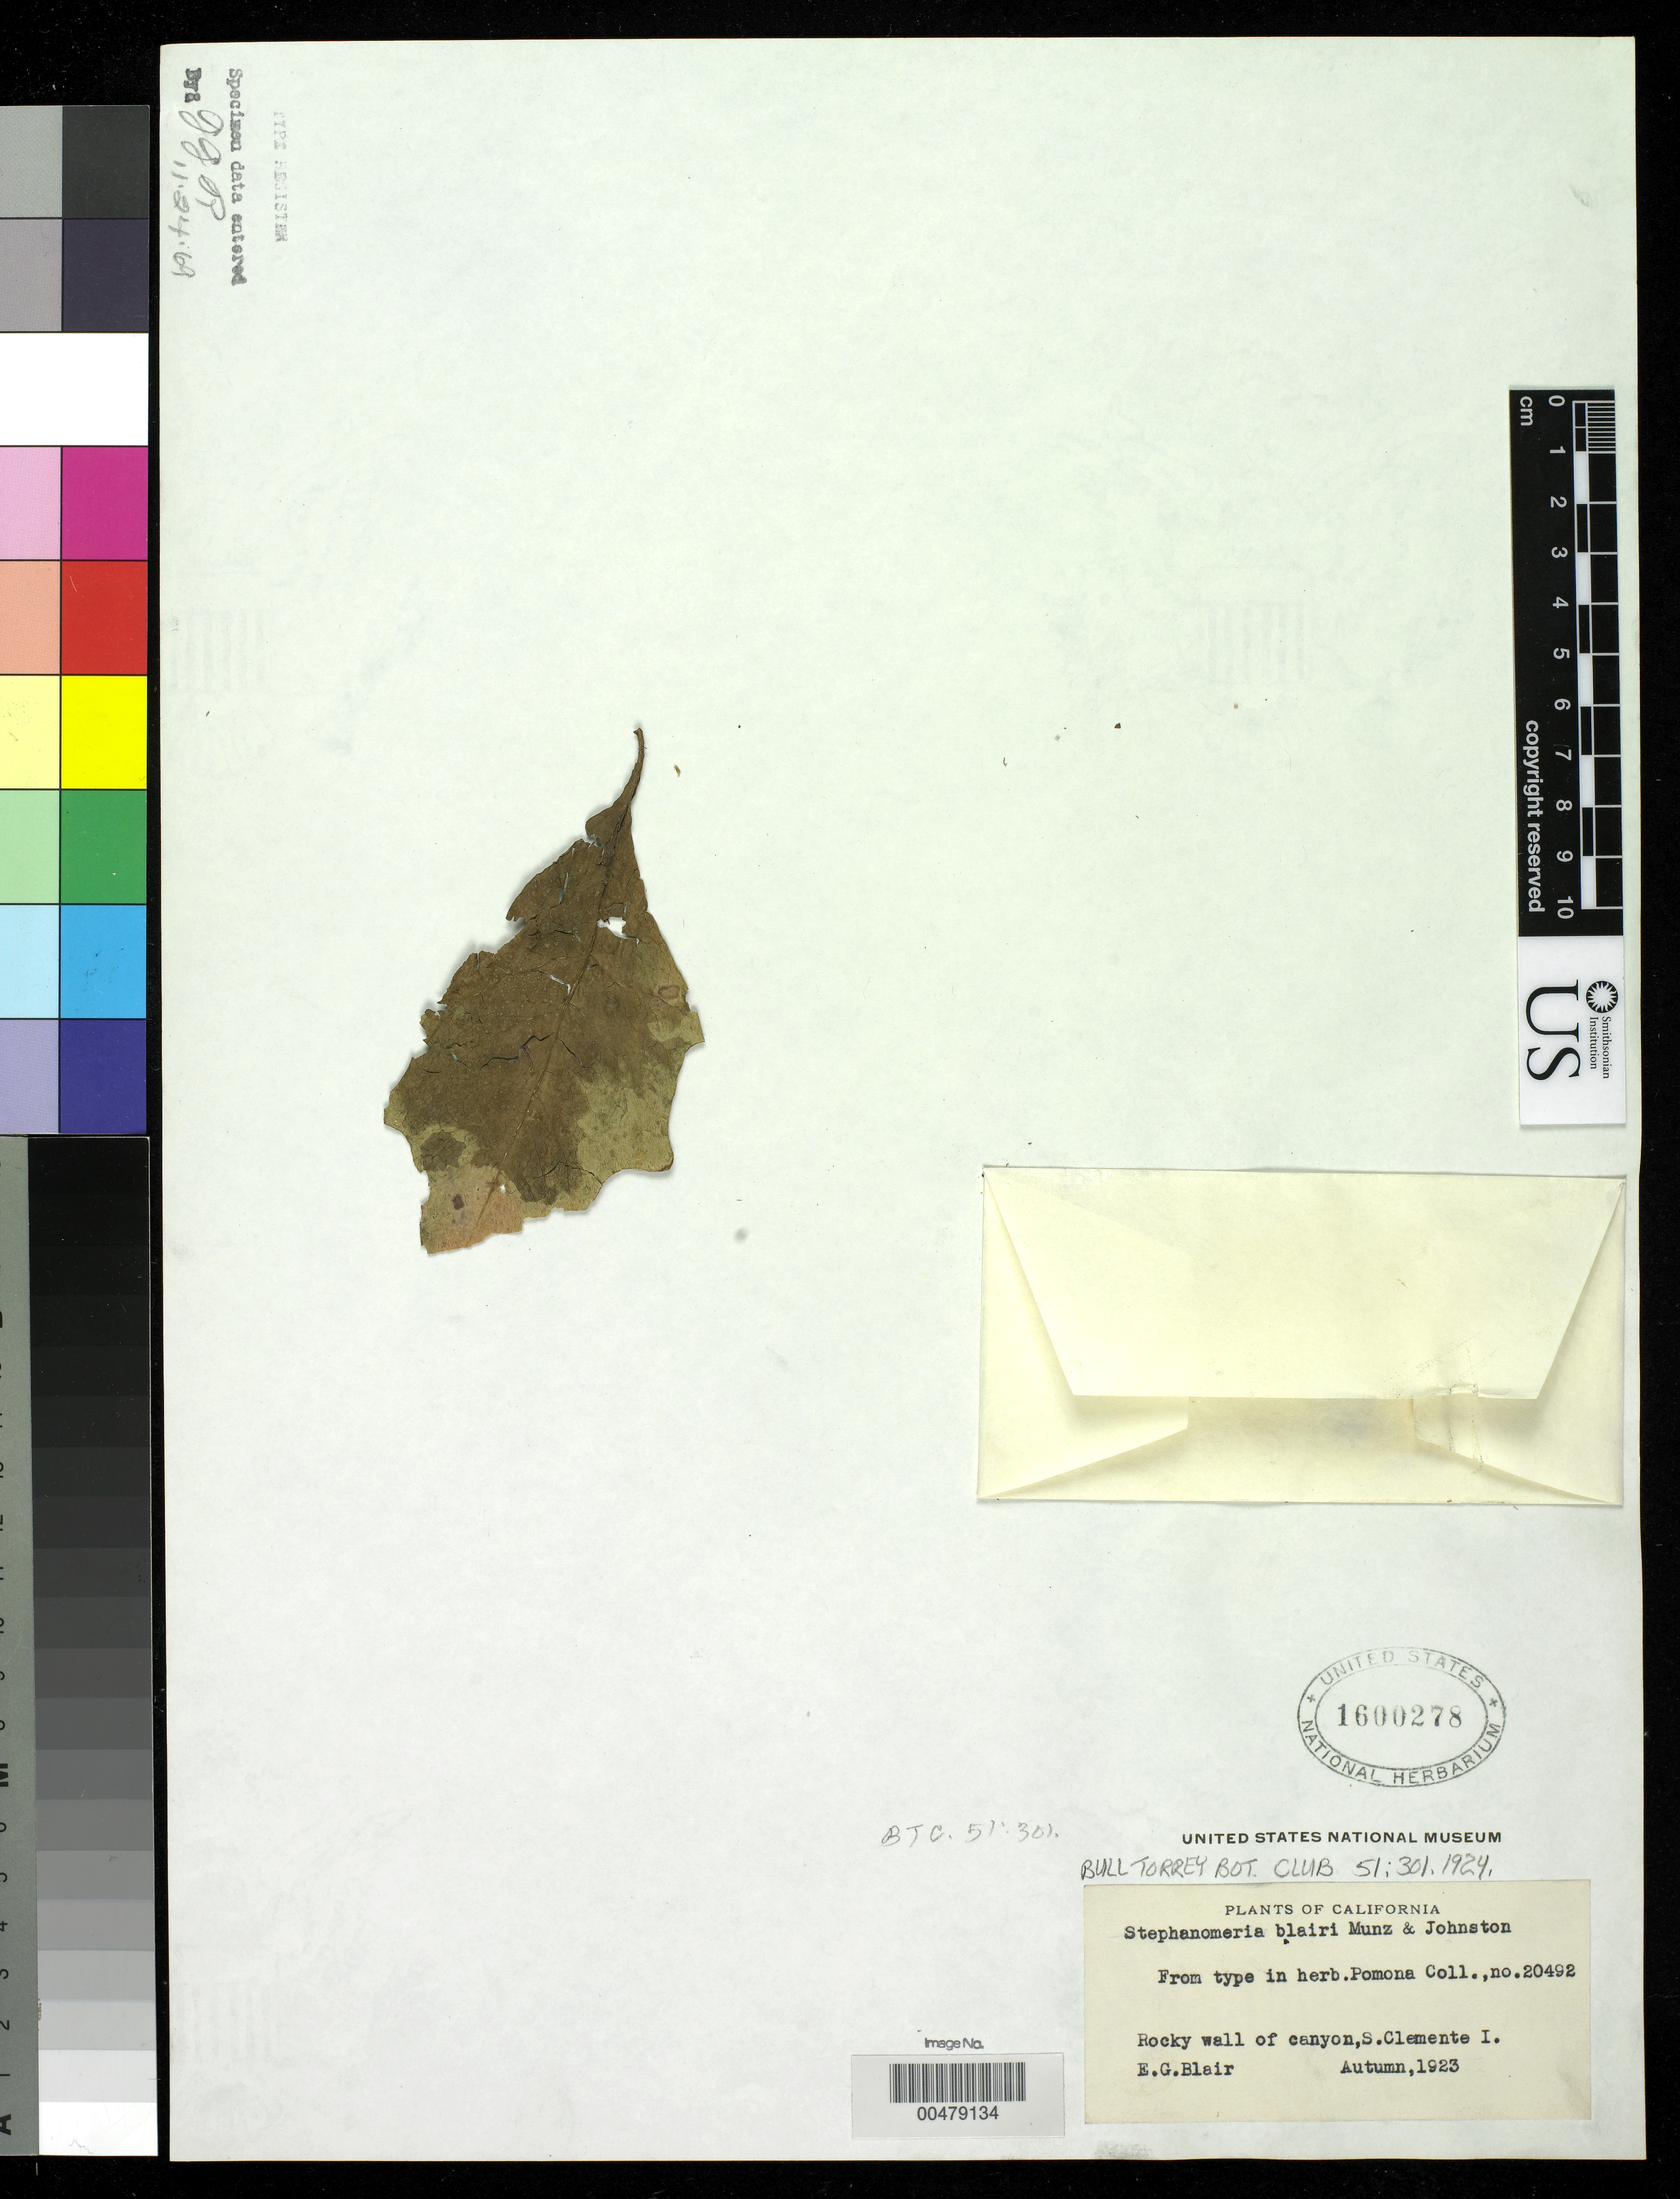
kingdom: Plantae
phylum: Tracheophyta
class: Magnoliopsida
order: Asterales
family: Asteraceae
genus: Stephanomeria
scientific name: Stephanomeria blairii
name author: Munz & I.M. Johnst.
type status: Isotype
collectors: E. Blair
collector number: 20492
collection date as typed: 1923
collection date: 1923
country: United States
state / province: California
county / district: Los Angeles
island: San Clemente Island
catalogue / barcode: US 1600278